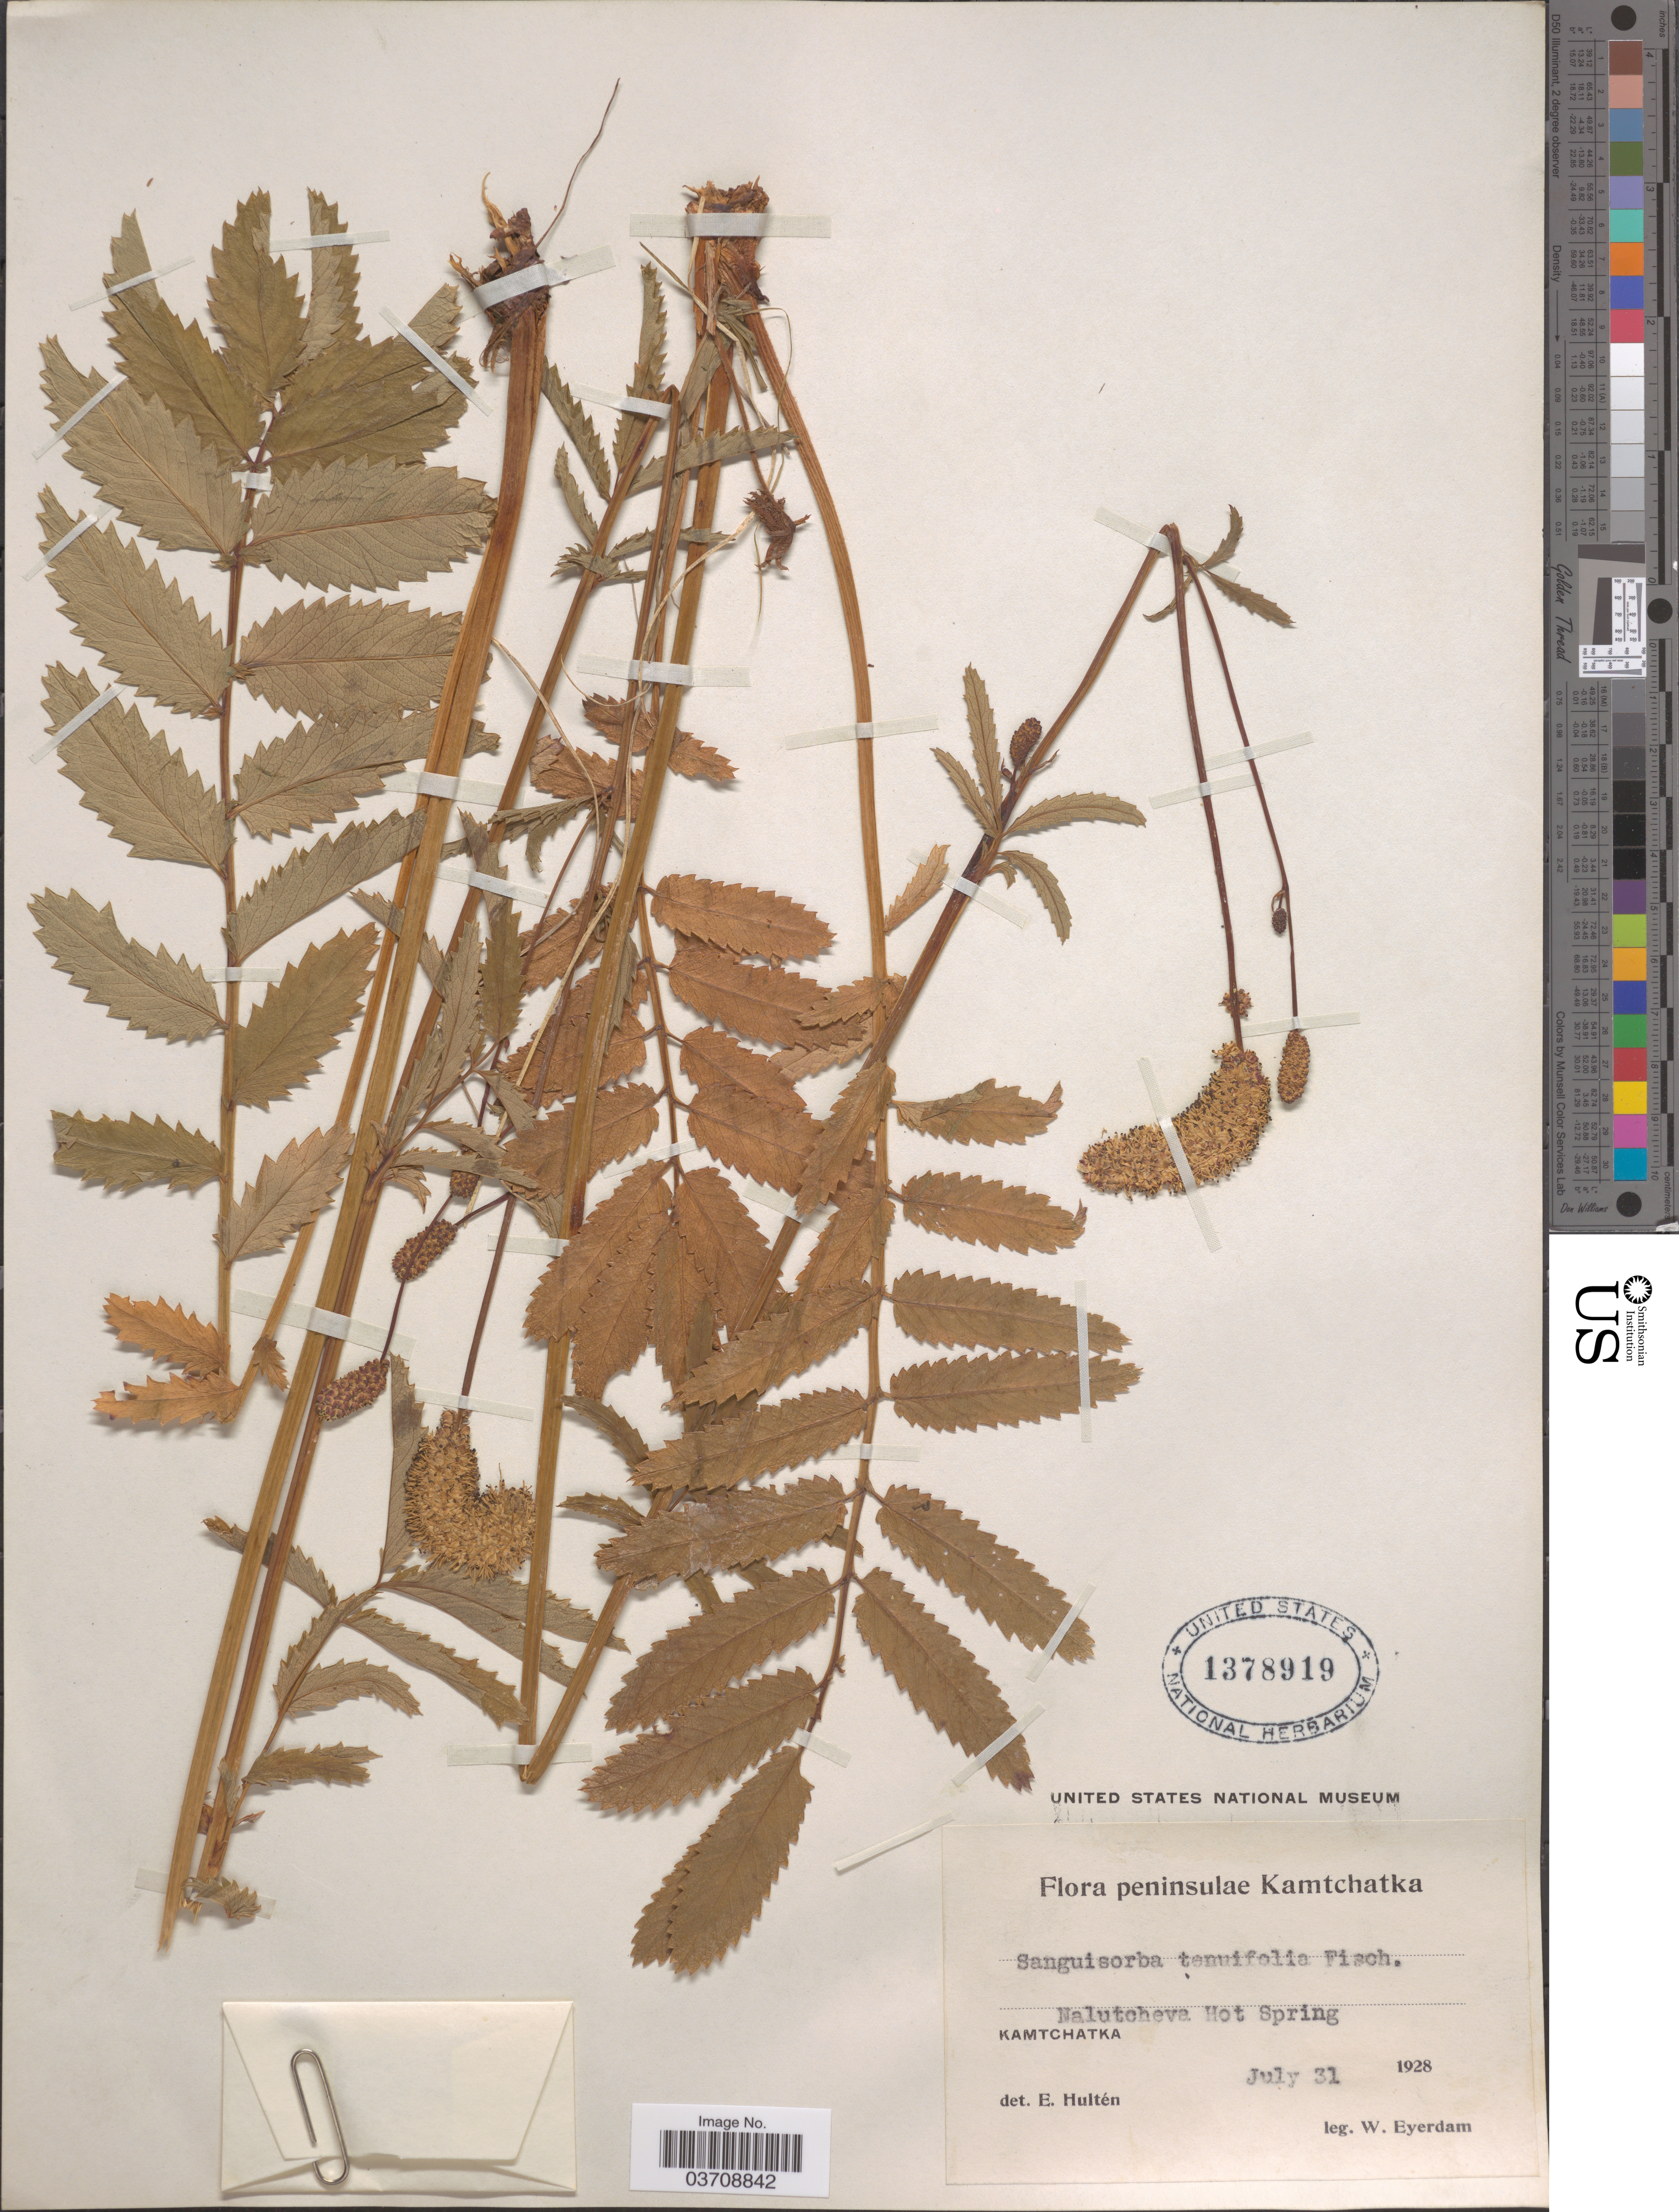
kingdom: Plantae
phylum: Tracheophyta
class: Magnoliopsida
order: Rosales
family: Rosaceae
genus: Sanguisorba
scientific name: Sanguisorba tenuifolia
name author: Fisch. ex Link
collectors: W. J. Eyerdam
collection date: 1928-07-31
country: Russian Federation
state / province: Kamchatka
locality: Peninsulae Kamtchatka. Nalutcheva Hot Spring. Kamtchatka.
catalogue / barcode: US 1378919